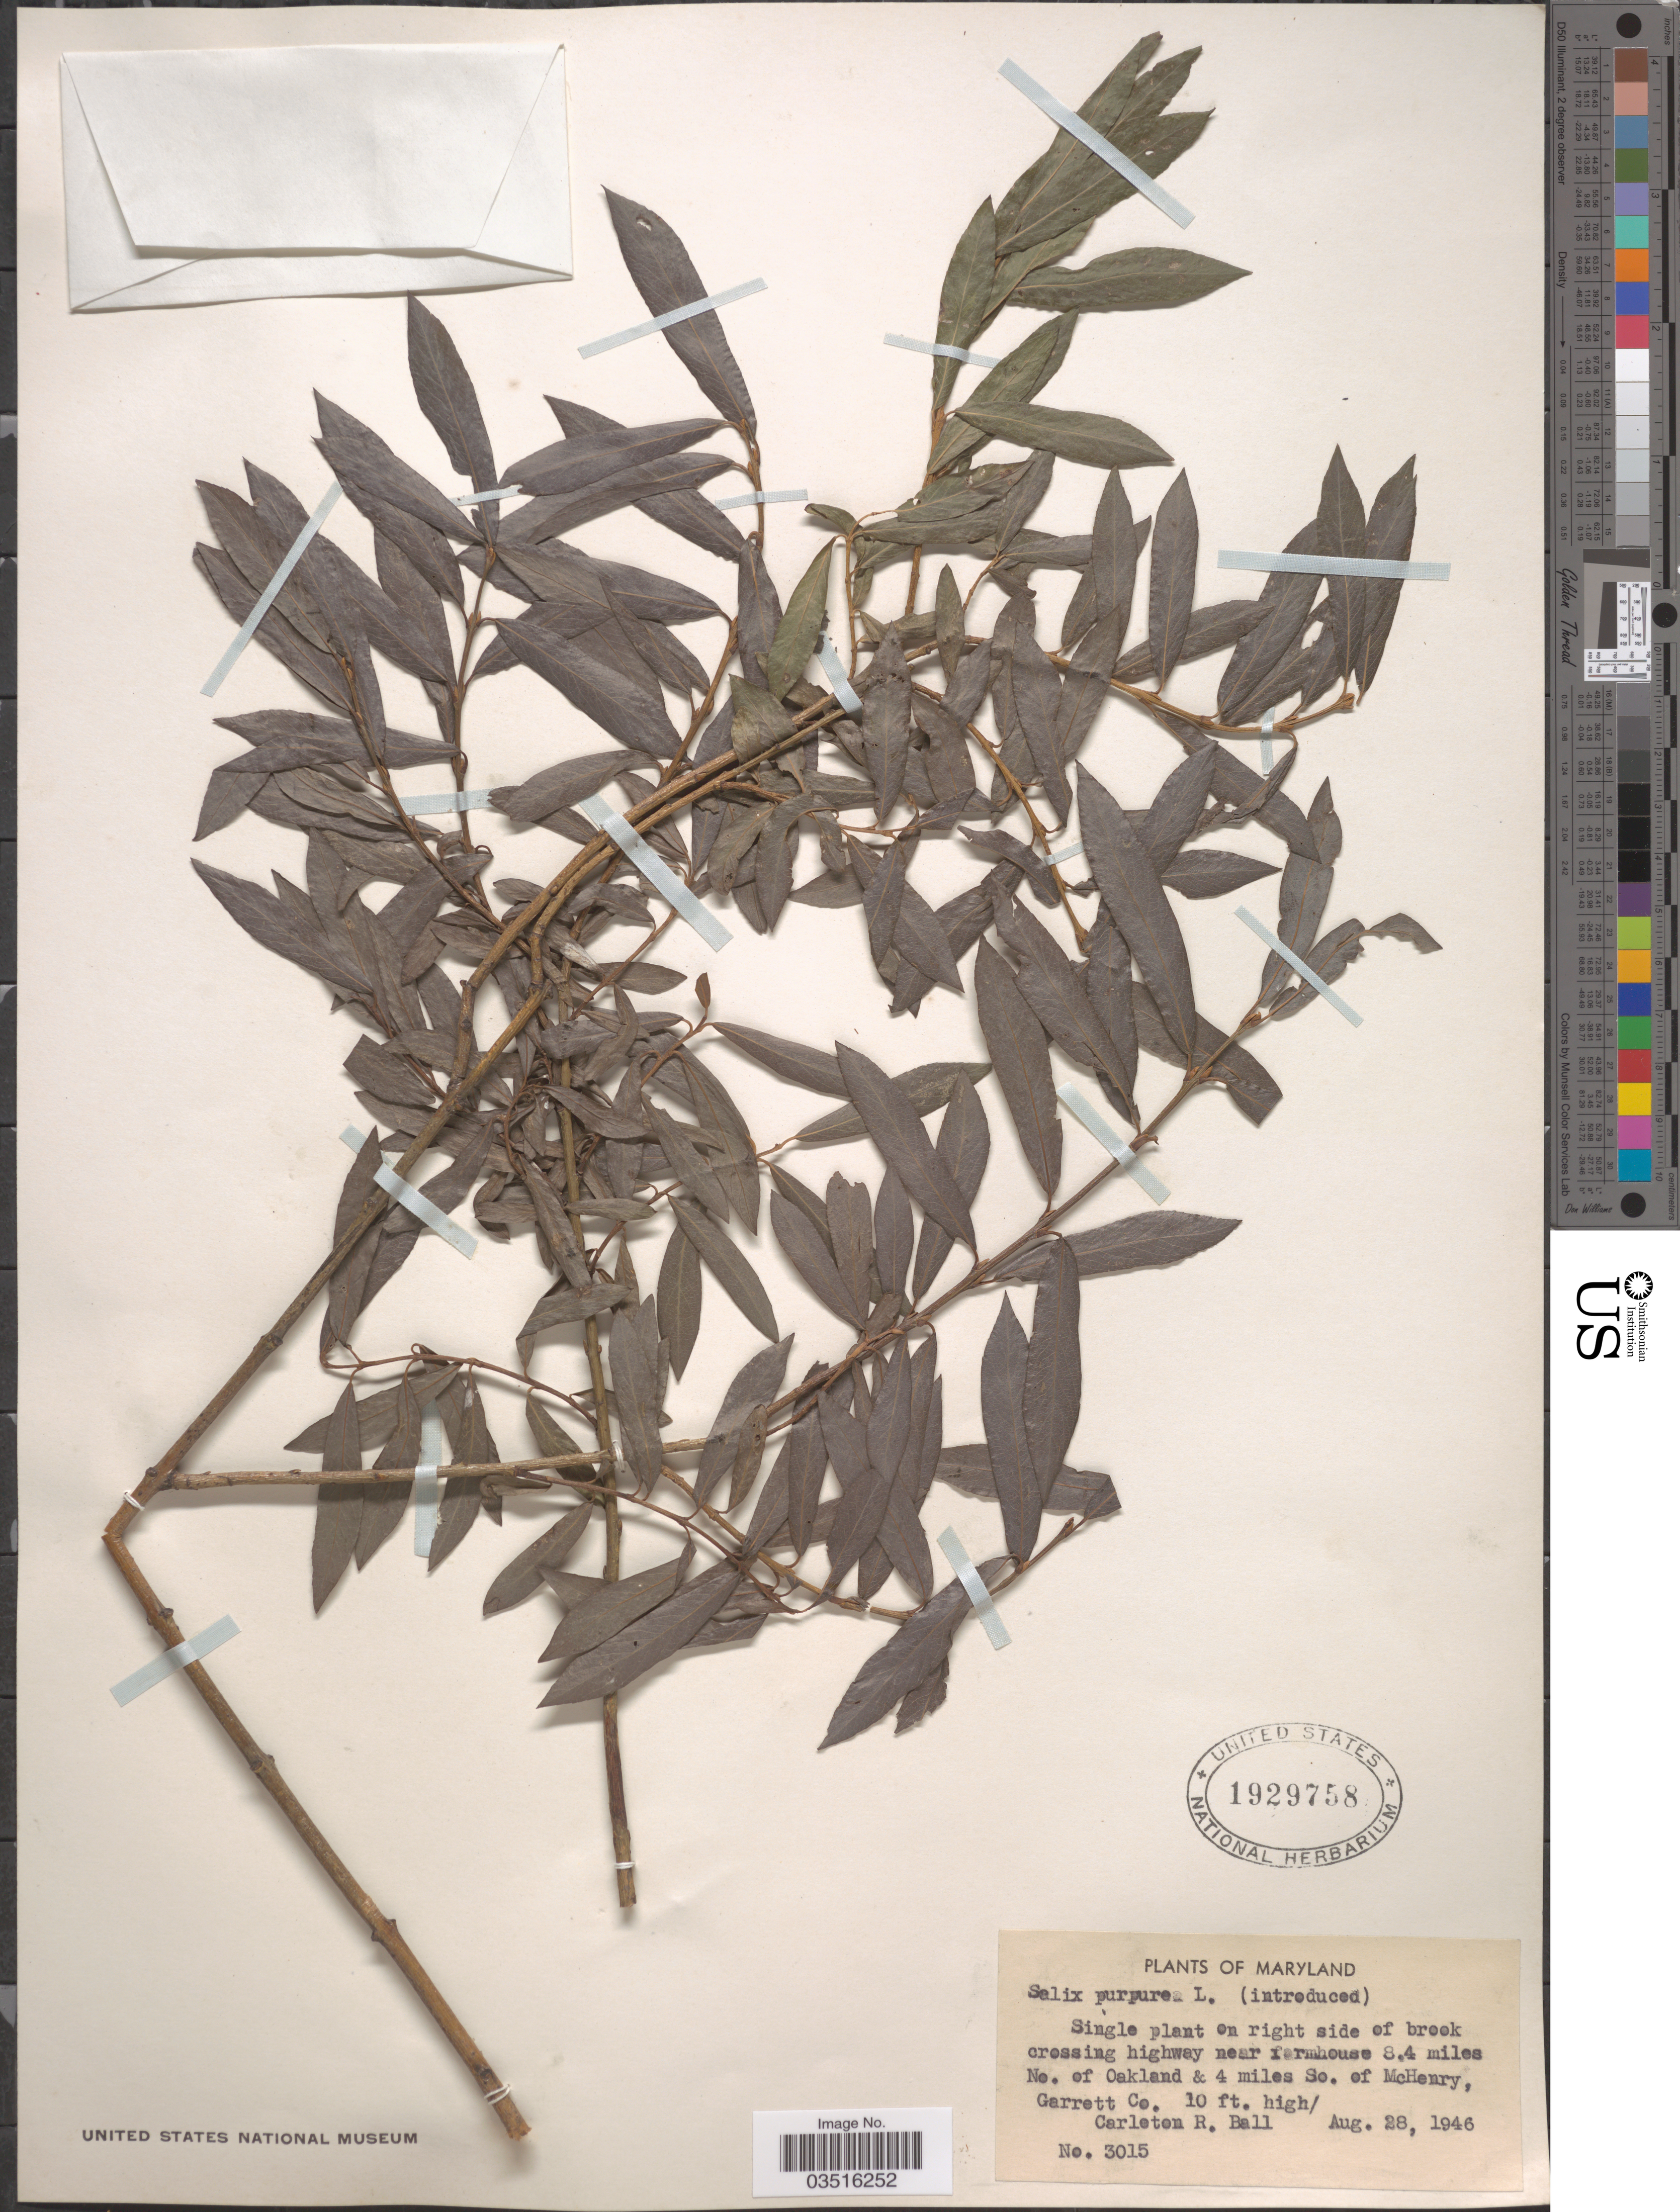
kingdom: Plantae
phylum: Tracheophyta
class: Magnoliopsida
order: Malpighiales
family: Salicaceae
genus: Salix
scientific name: Salix purpurea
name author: L.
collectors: C. R. Ball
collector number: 3015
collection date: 1946-08-28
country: United States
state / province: Maryland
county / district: Garrett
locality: On right side of brook crossing highway near farmhouse 8.4 miles No. of Oakland & 4 miles So. of McHenry, Garrett Co.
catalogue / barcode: US 1929758